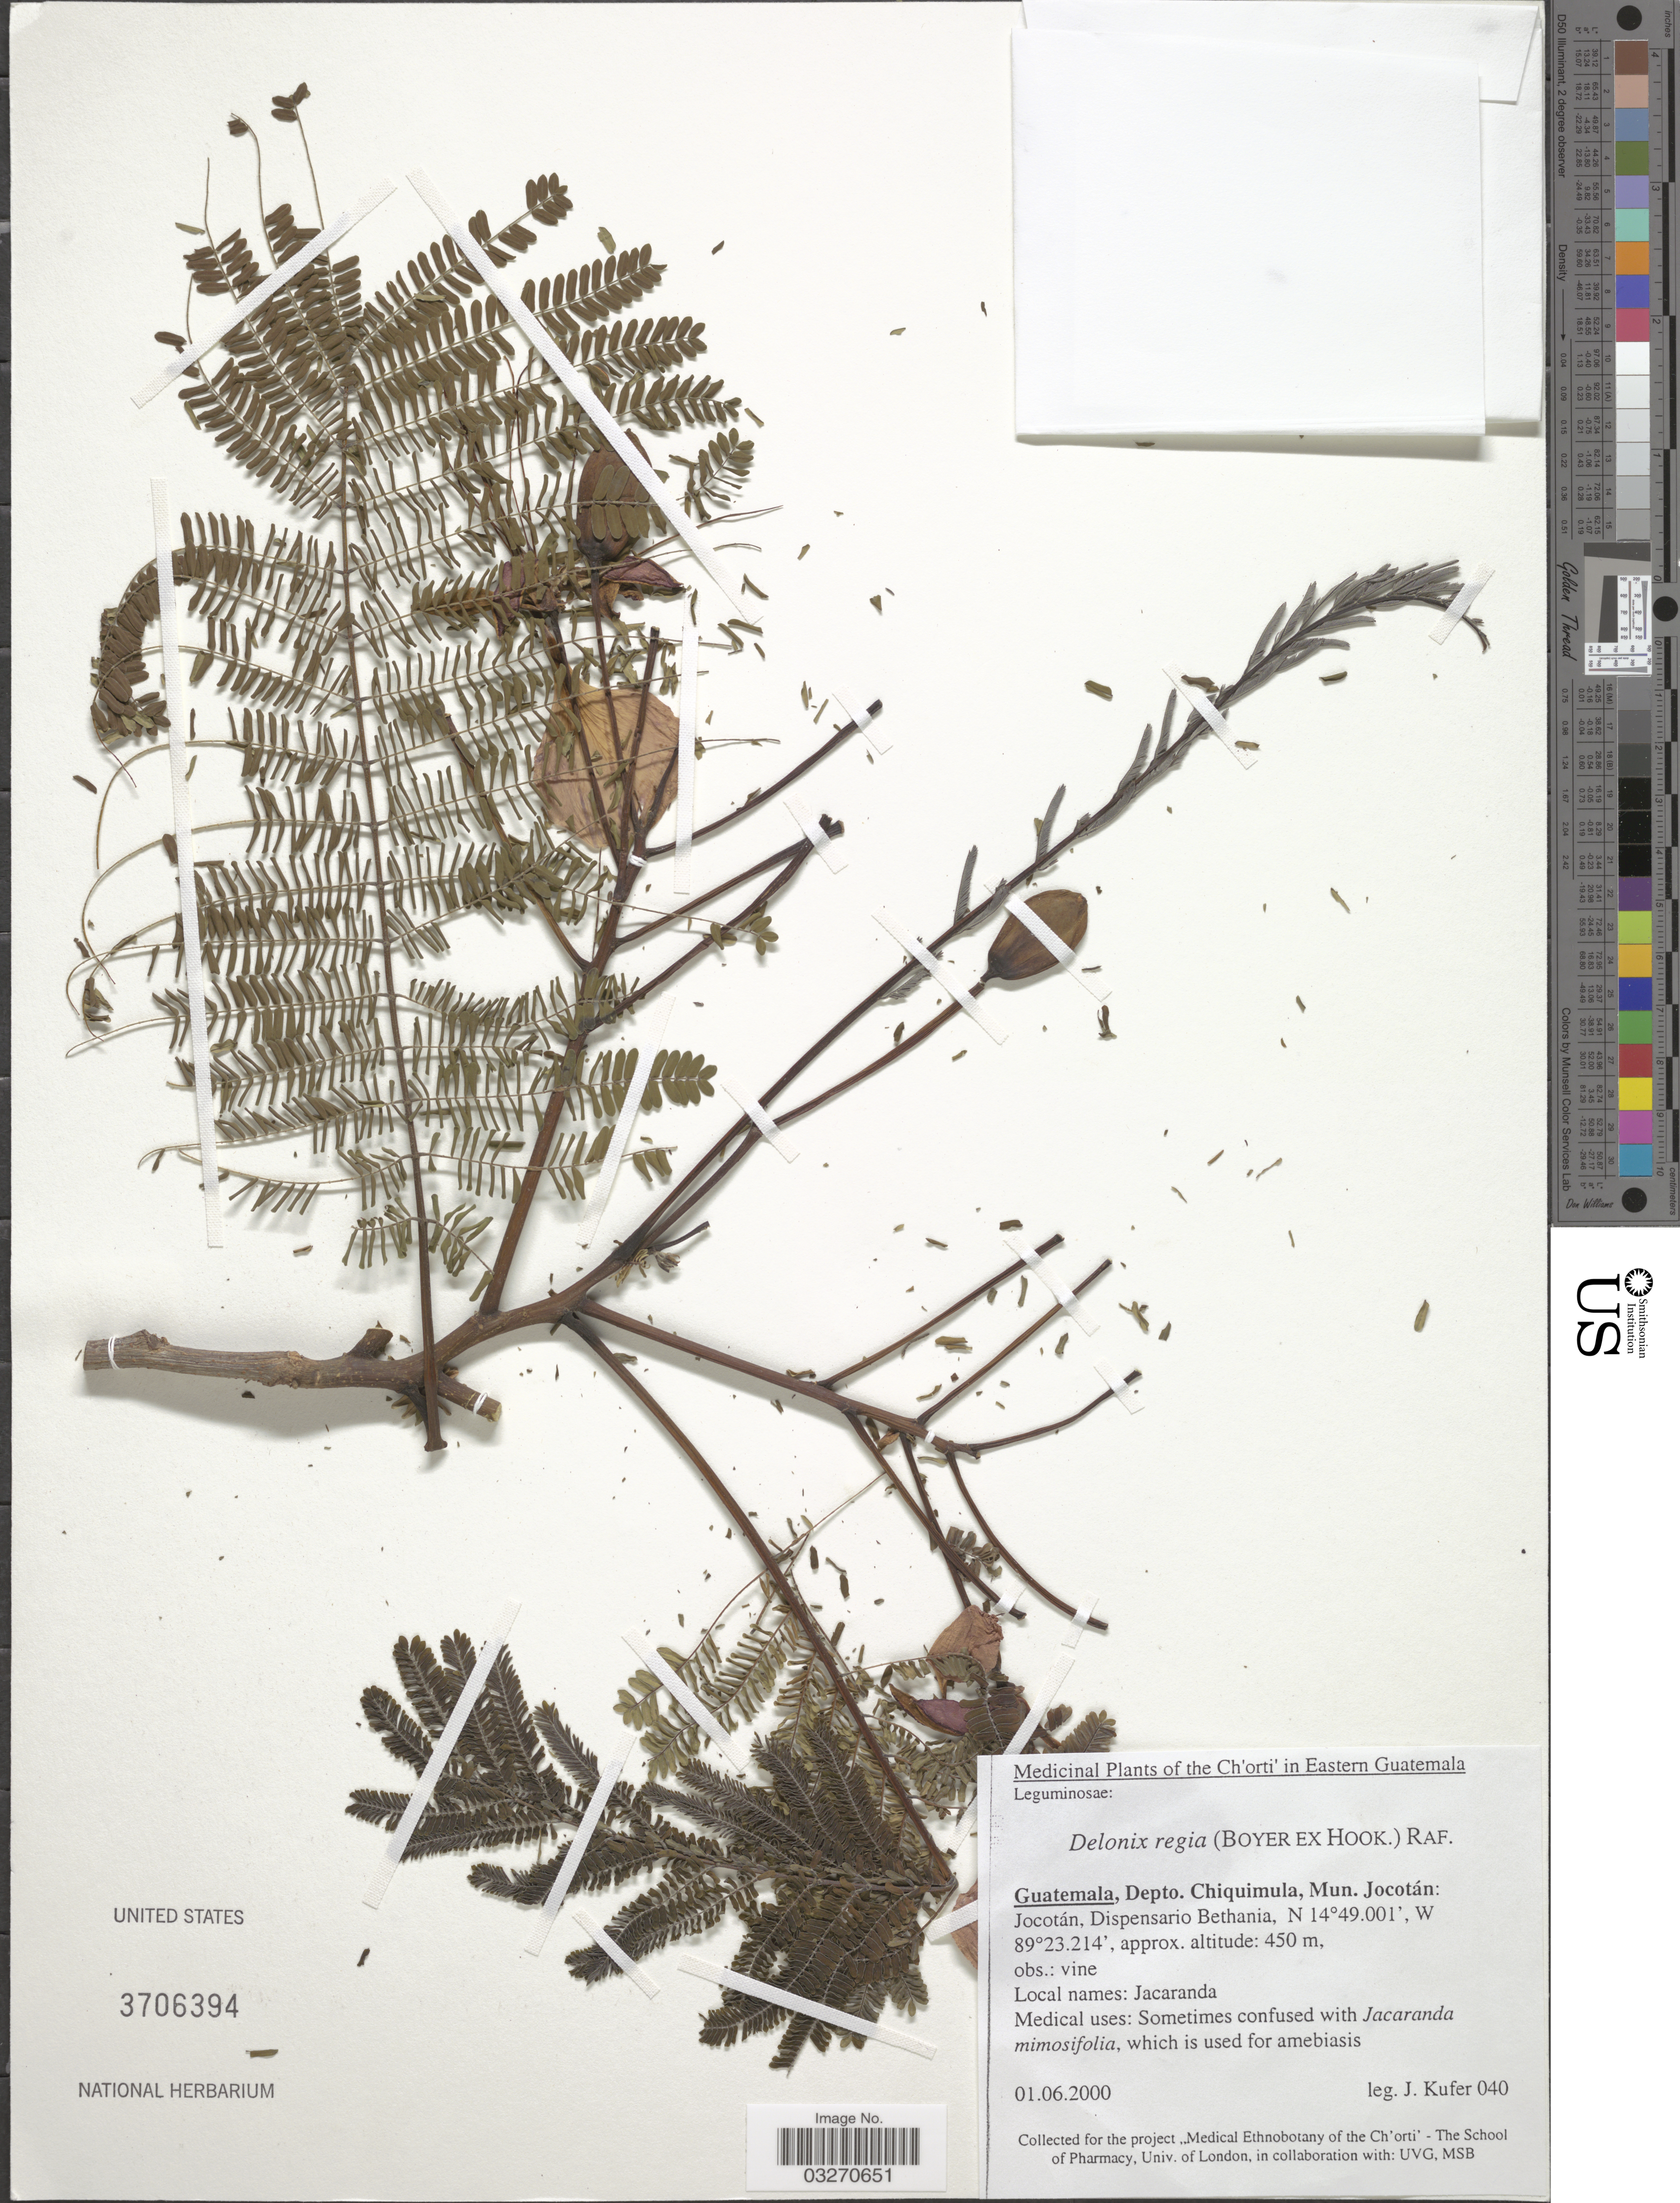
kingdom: Plantae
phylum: Tracheophyta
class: Magnoliopsida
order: Fabales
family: Fabaceae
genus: Delonix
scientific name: Delonix regia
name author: (Bojer ex Hook.) Raf.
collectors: J. Kufer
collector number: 040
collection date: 2000-06-01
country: Guatemala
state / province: Chiquimula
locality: Depto. Chiquimula, Mun. Jocotán: Jocotán, Dispensario Bethania.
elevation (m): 450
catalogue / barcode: US 3706394